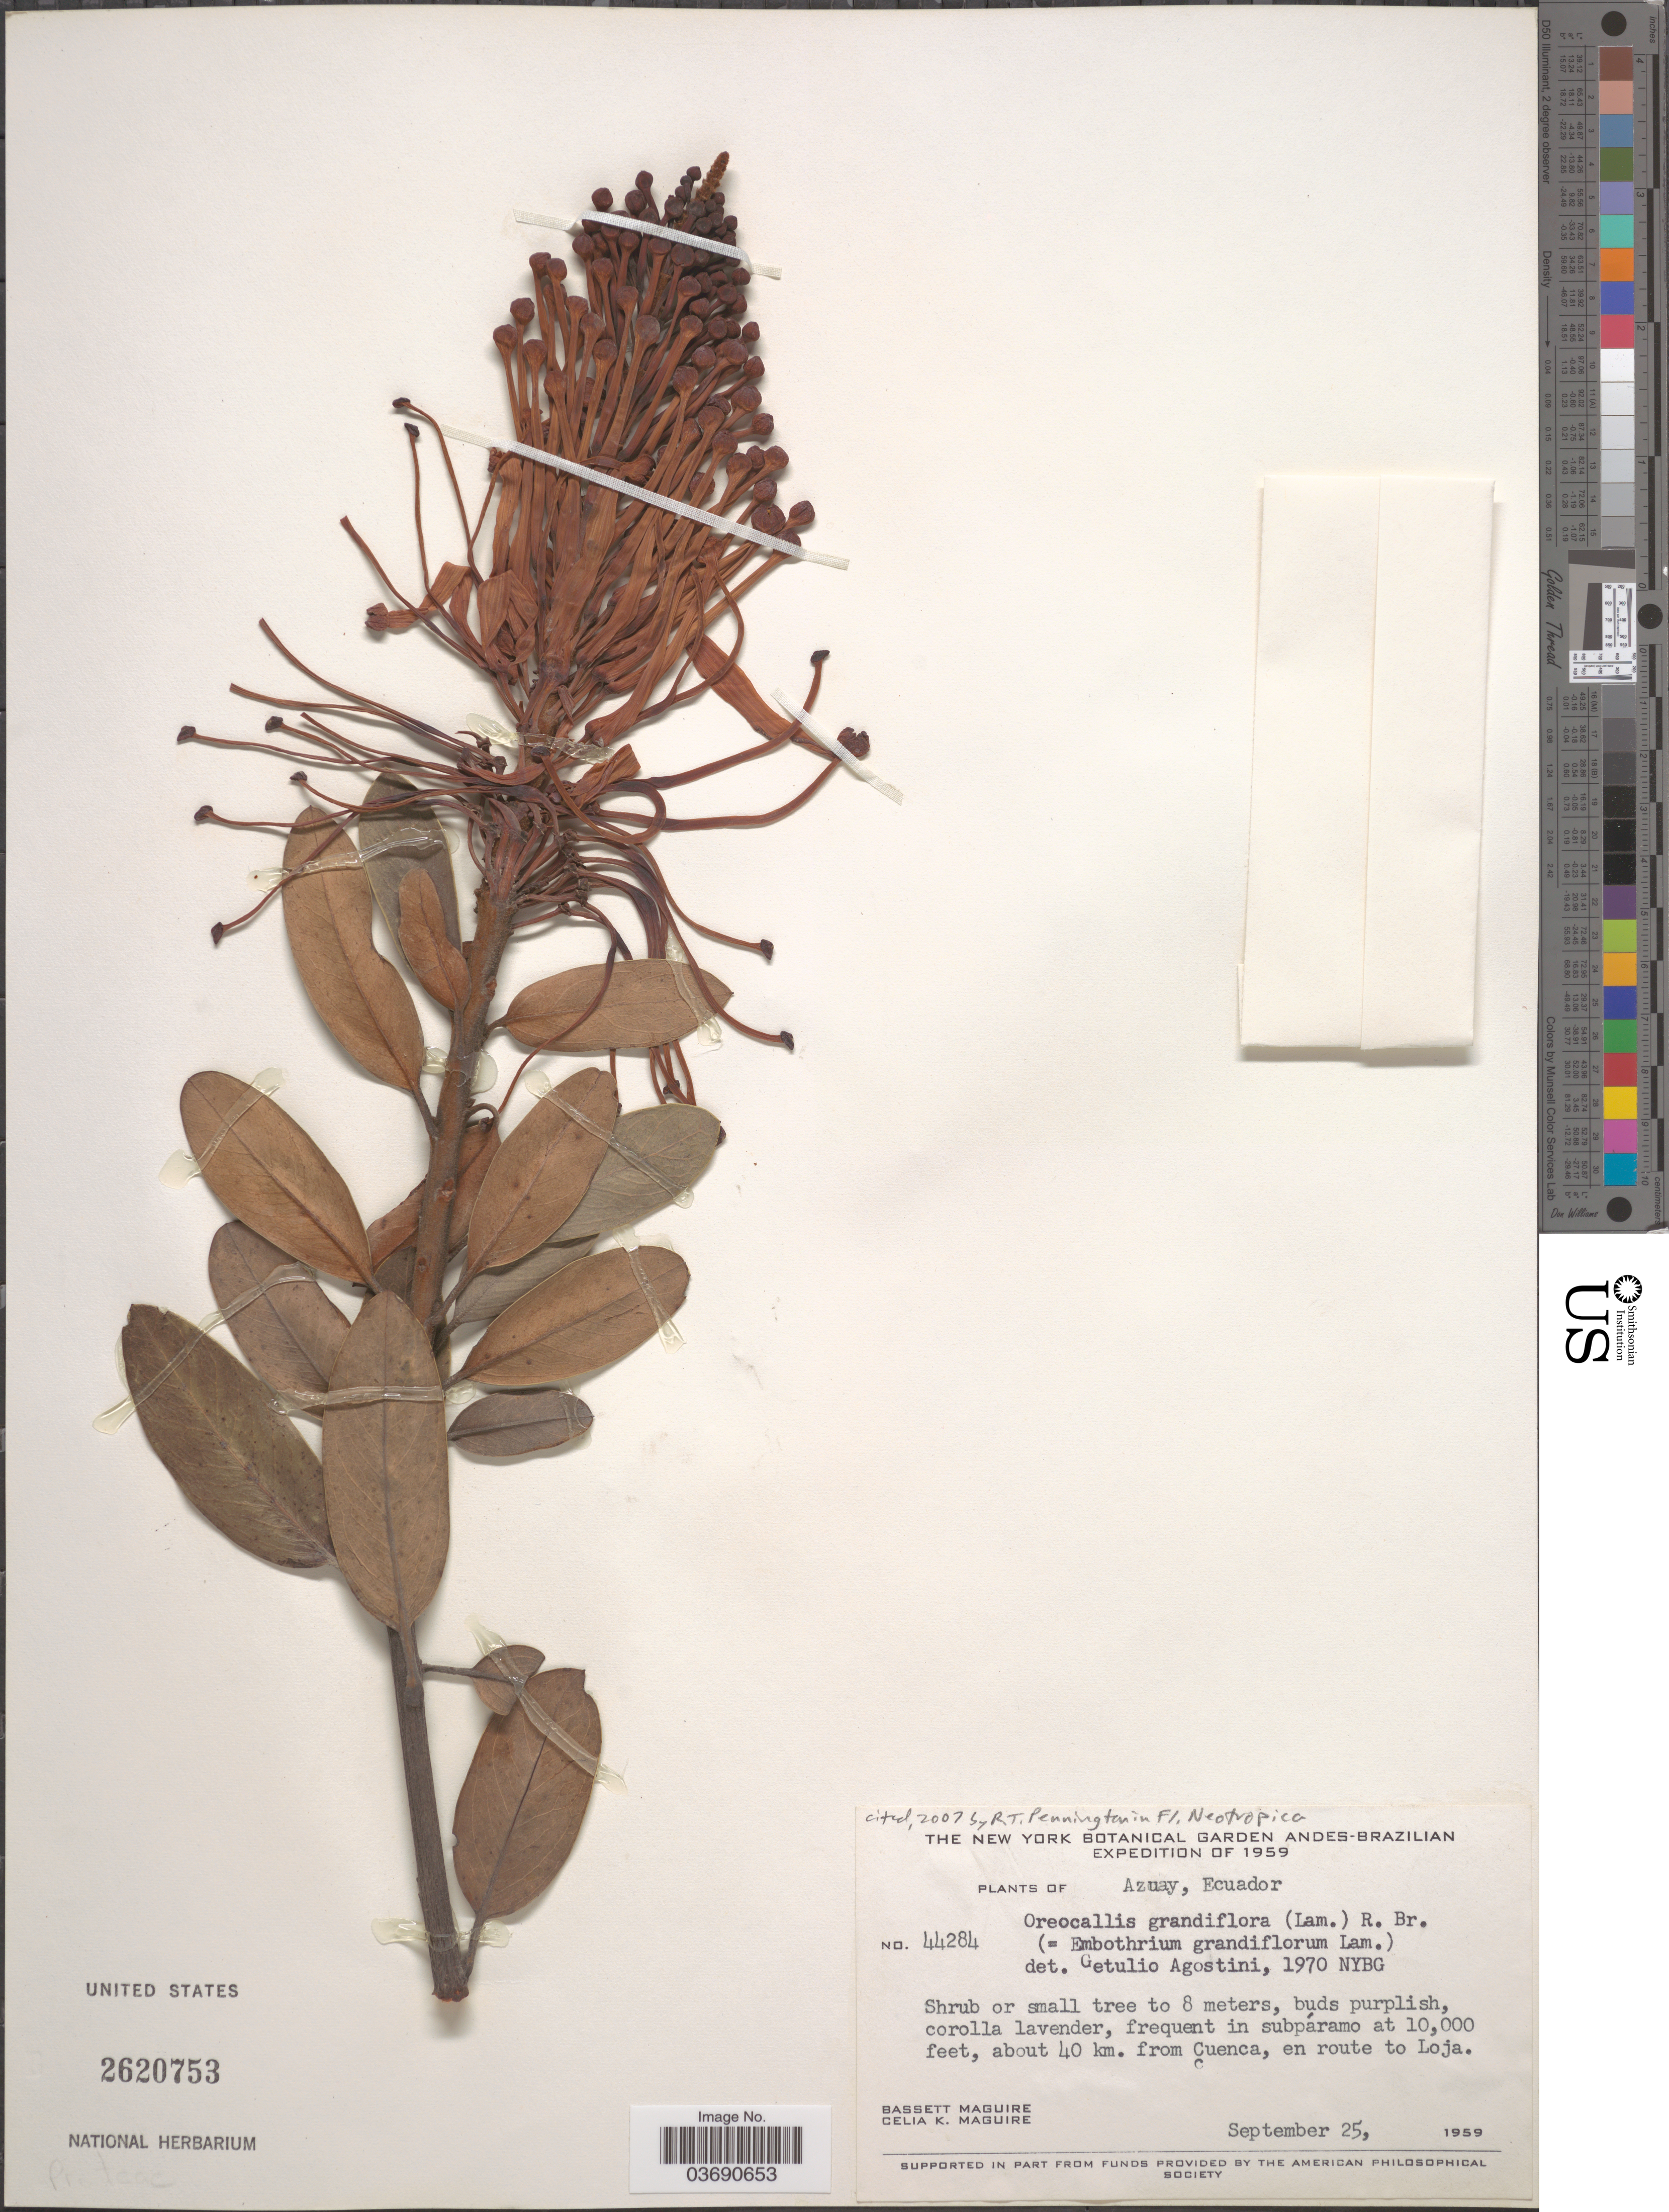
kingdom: Plantae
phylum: Tracheophyta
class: Magnoliopsida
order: Proteales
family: Proteaceae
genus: Oreocallis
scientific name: Oreocallis grandiflora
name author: (Lam.) R. Br.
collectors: B. Maguire & C. K. Maguire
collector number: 44284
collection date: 1959-09-25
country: Ecuador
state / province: Azuay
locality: About 40 km. from Cuenca, en route to Loja.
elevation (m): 3048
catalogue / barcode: US 2620753